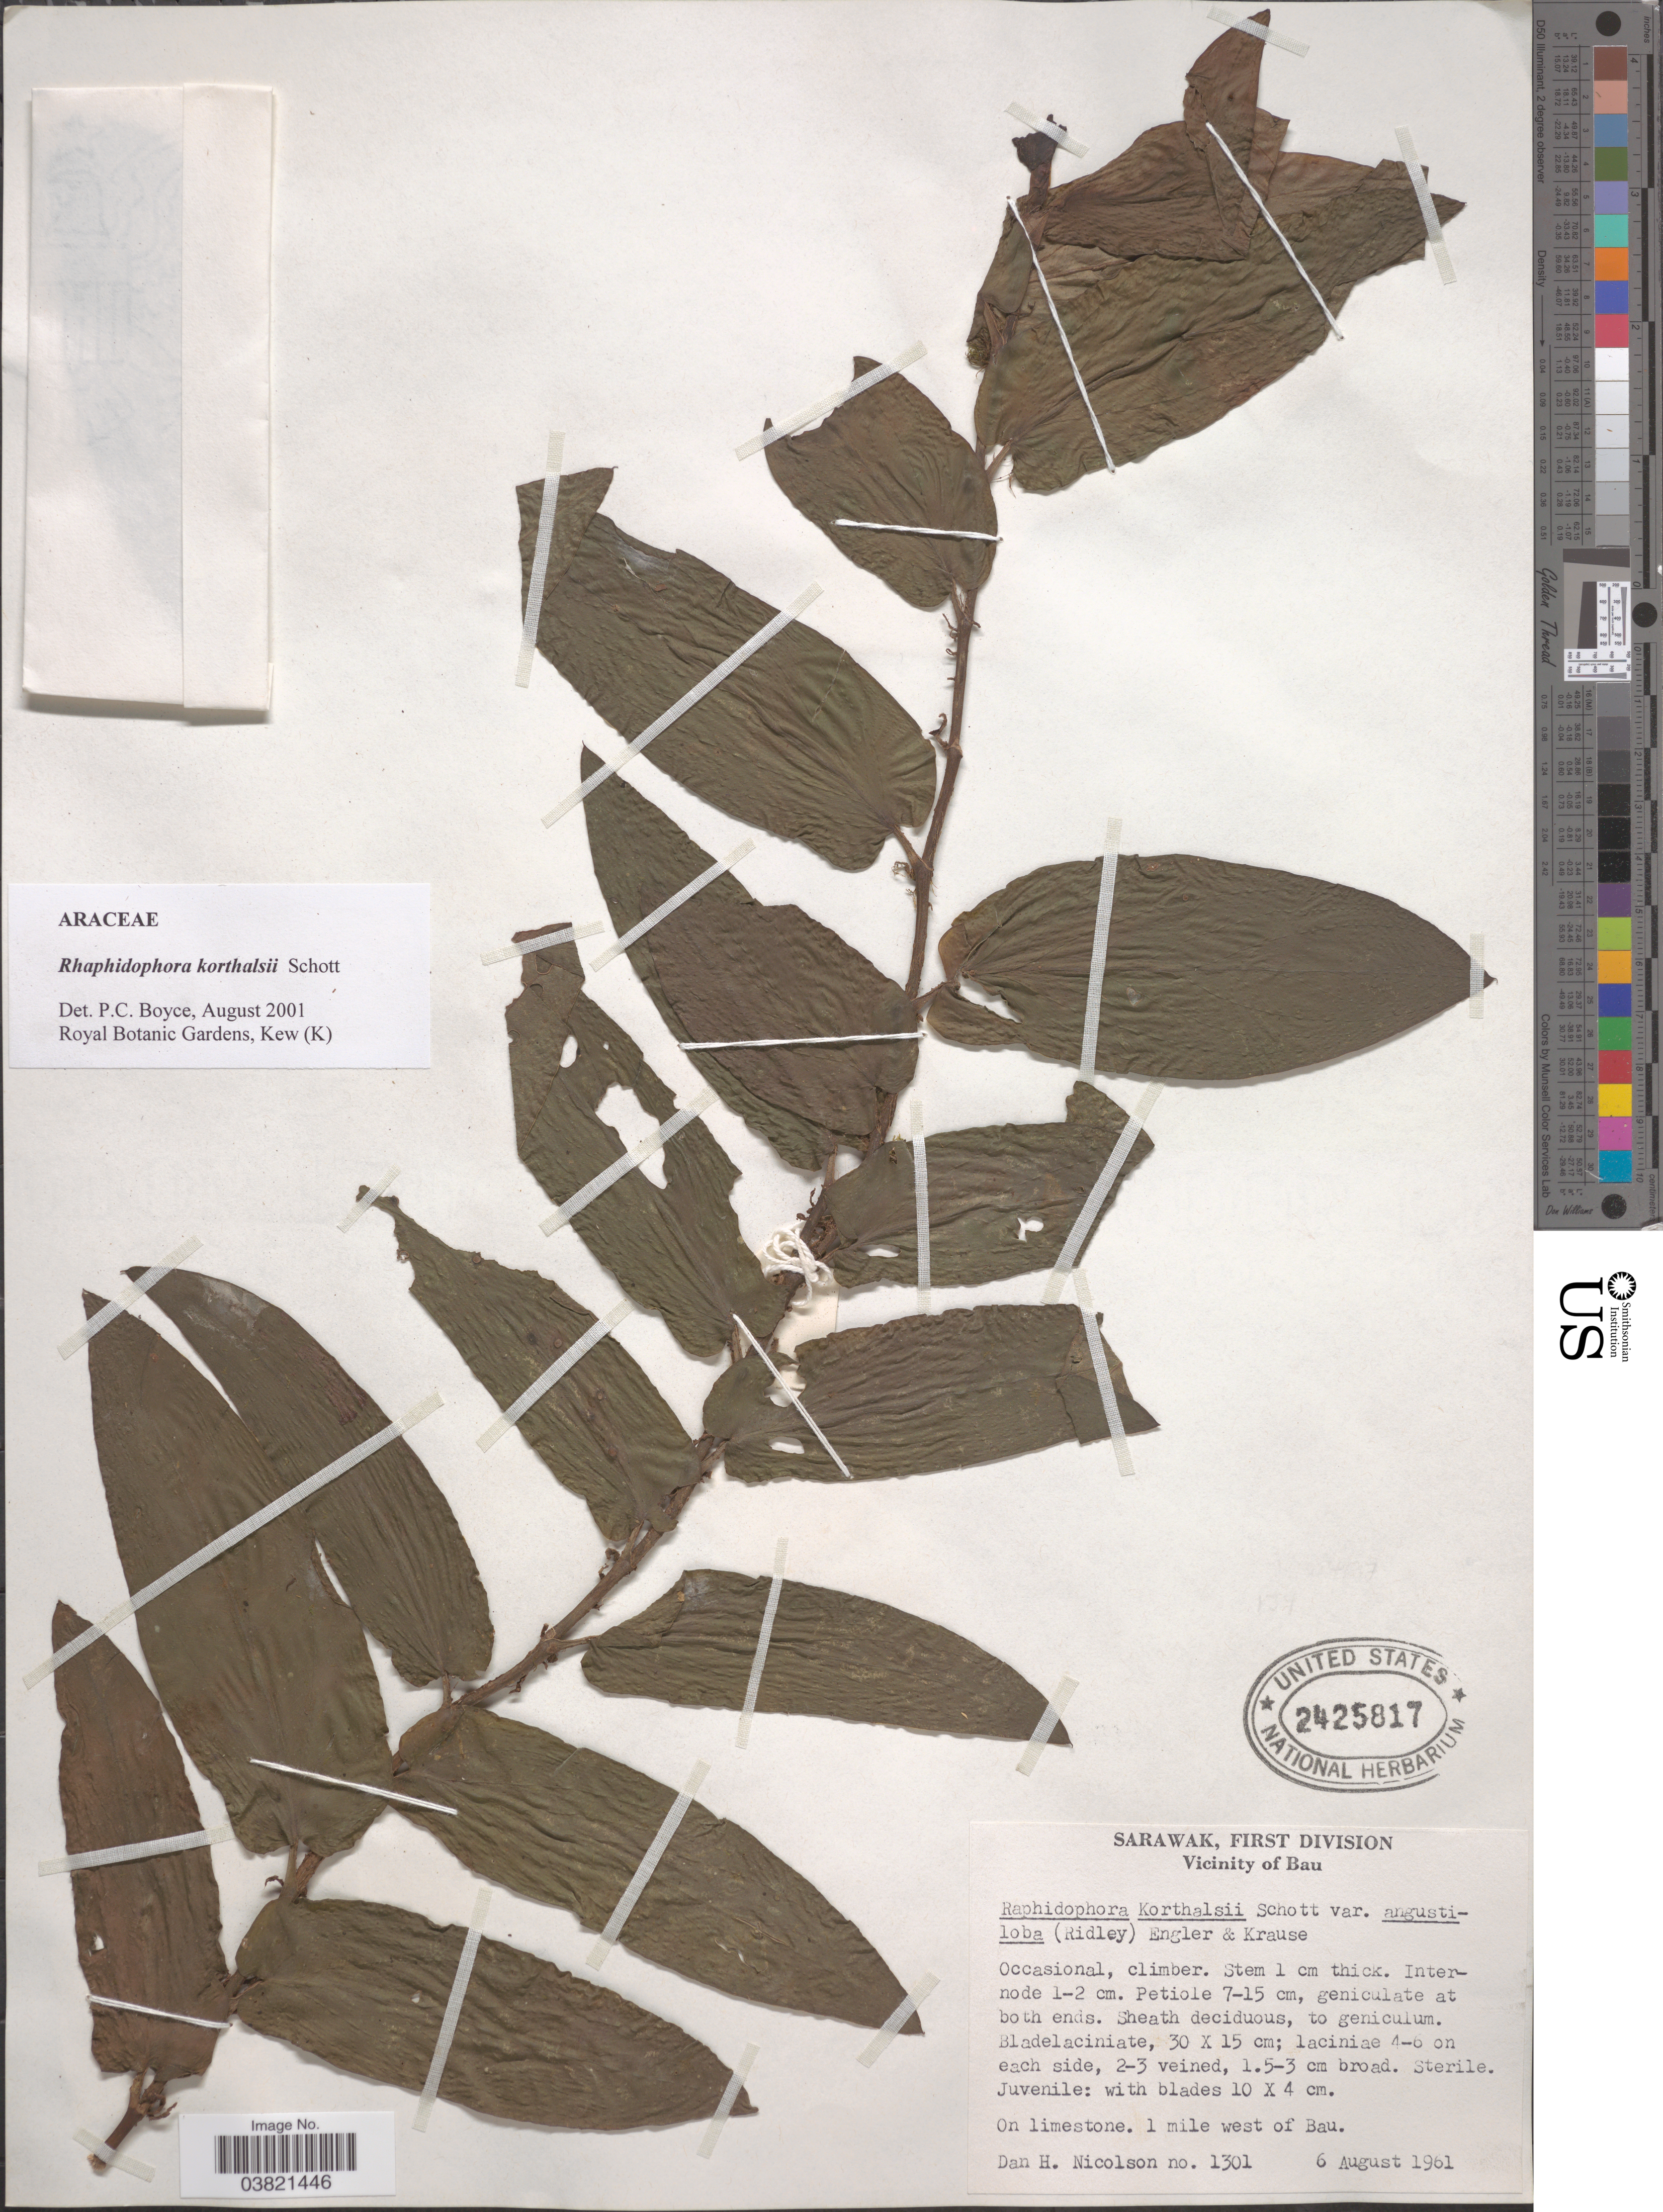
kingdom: Plantae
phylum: Tracheophyta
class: Liliopsida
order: Alismatales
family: Araceae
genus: Rhaphidophora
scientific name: Rhaphidophora korthalsii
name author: Schott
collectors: D. H. Nicolson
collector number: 1301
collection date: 1961-08-06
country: Malaysia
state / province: Sarawak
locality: First Division. Vicinity of Bau. 1 mile west of Bau.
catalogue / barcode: US 2425817